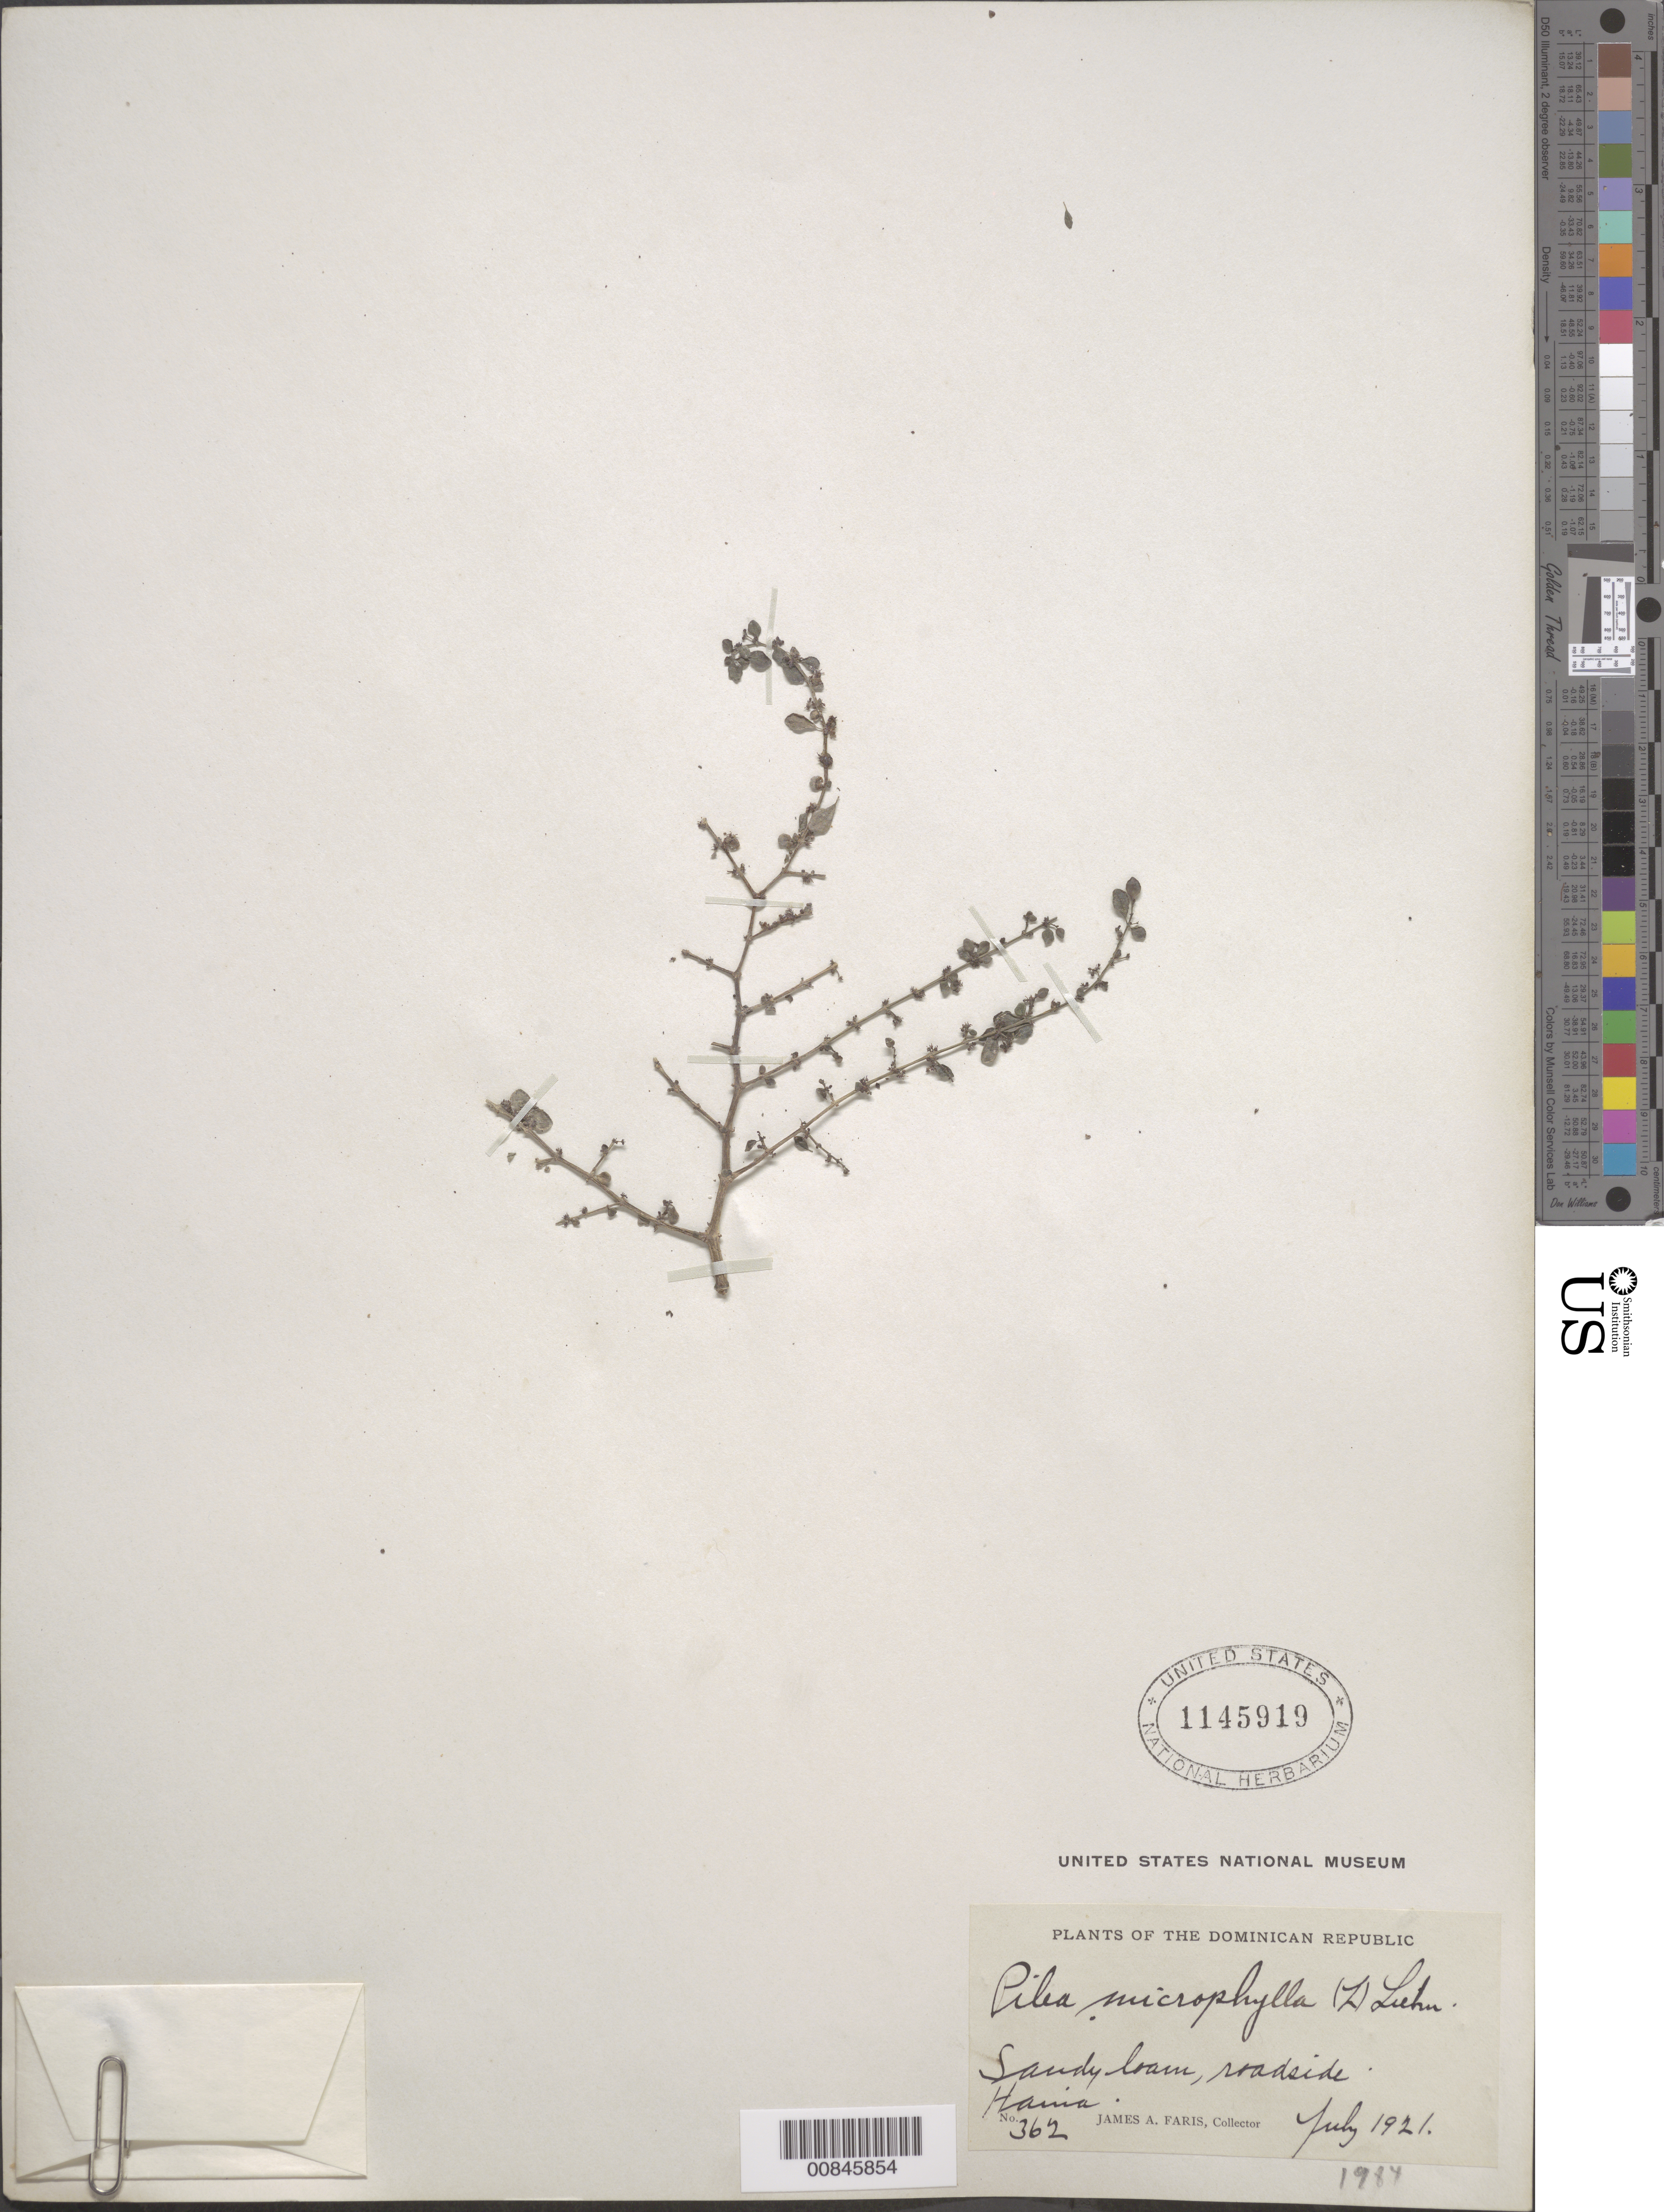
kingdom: Plantae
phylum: Tracheophyta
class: Magnoliopsida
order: Rosales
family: Urticaceae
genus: Pilea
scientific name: Pilea microphylla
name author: (L.) Liebm.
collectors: J. Faris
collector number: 362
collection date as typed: Jul 1921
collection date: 1921-07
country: Dominican Republic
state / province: San Cristóbal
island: Hispaniola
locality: Roadside Haina.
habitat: Sandy loam.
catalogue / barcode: US 1145919